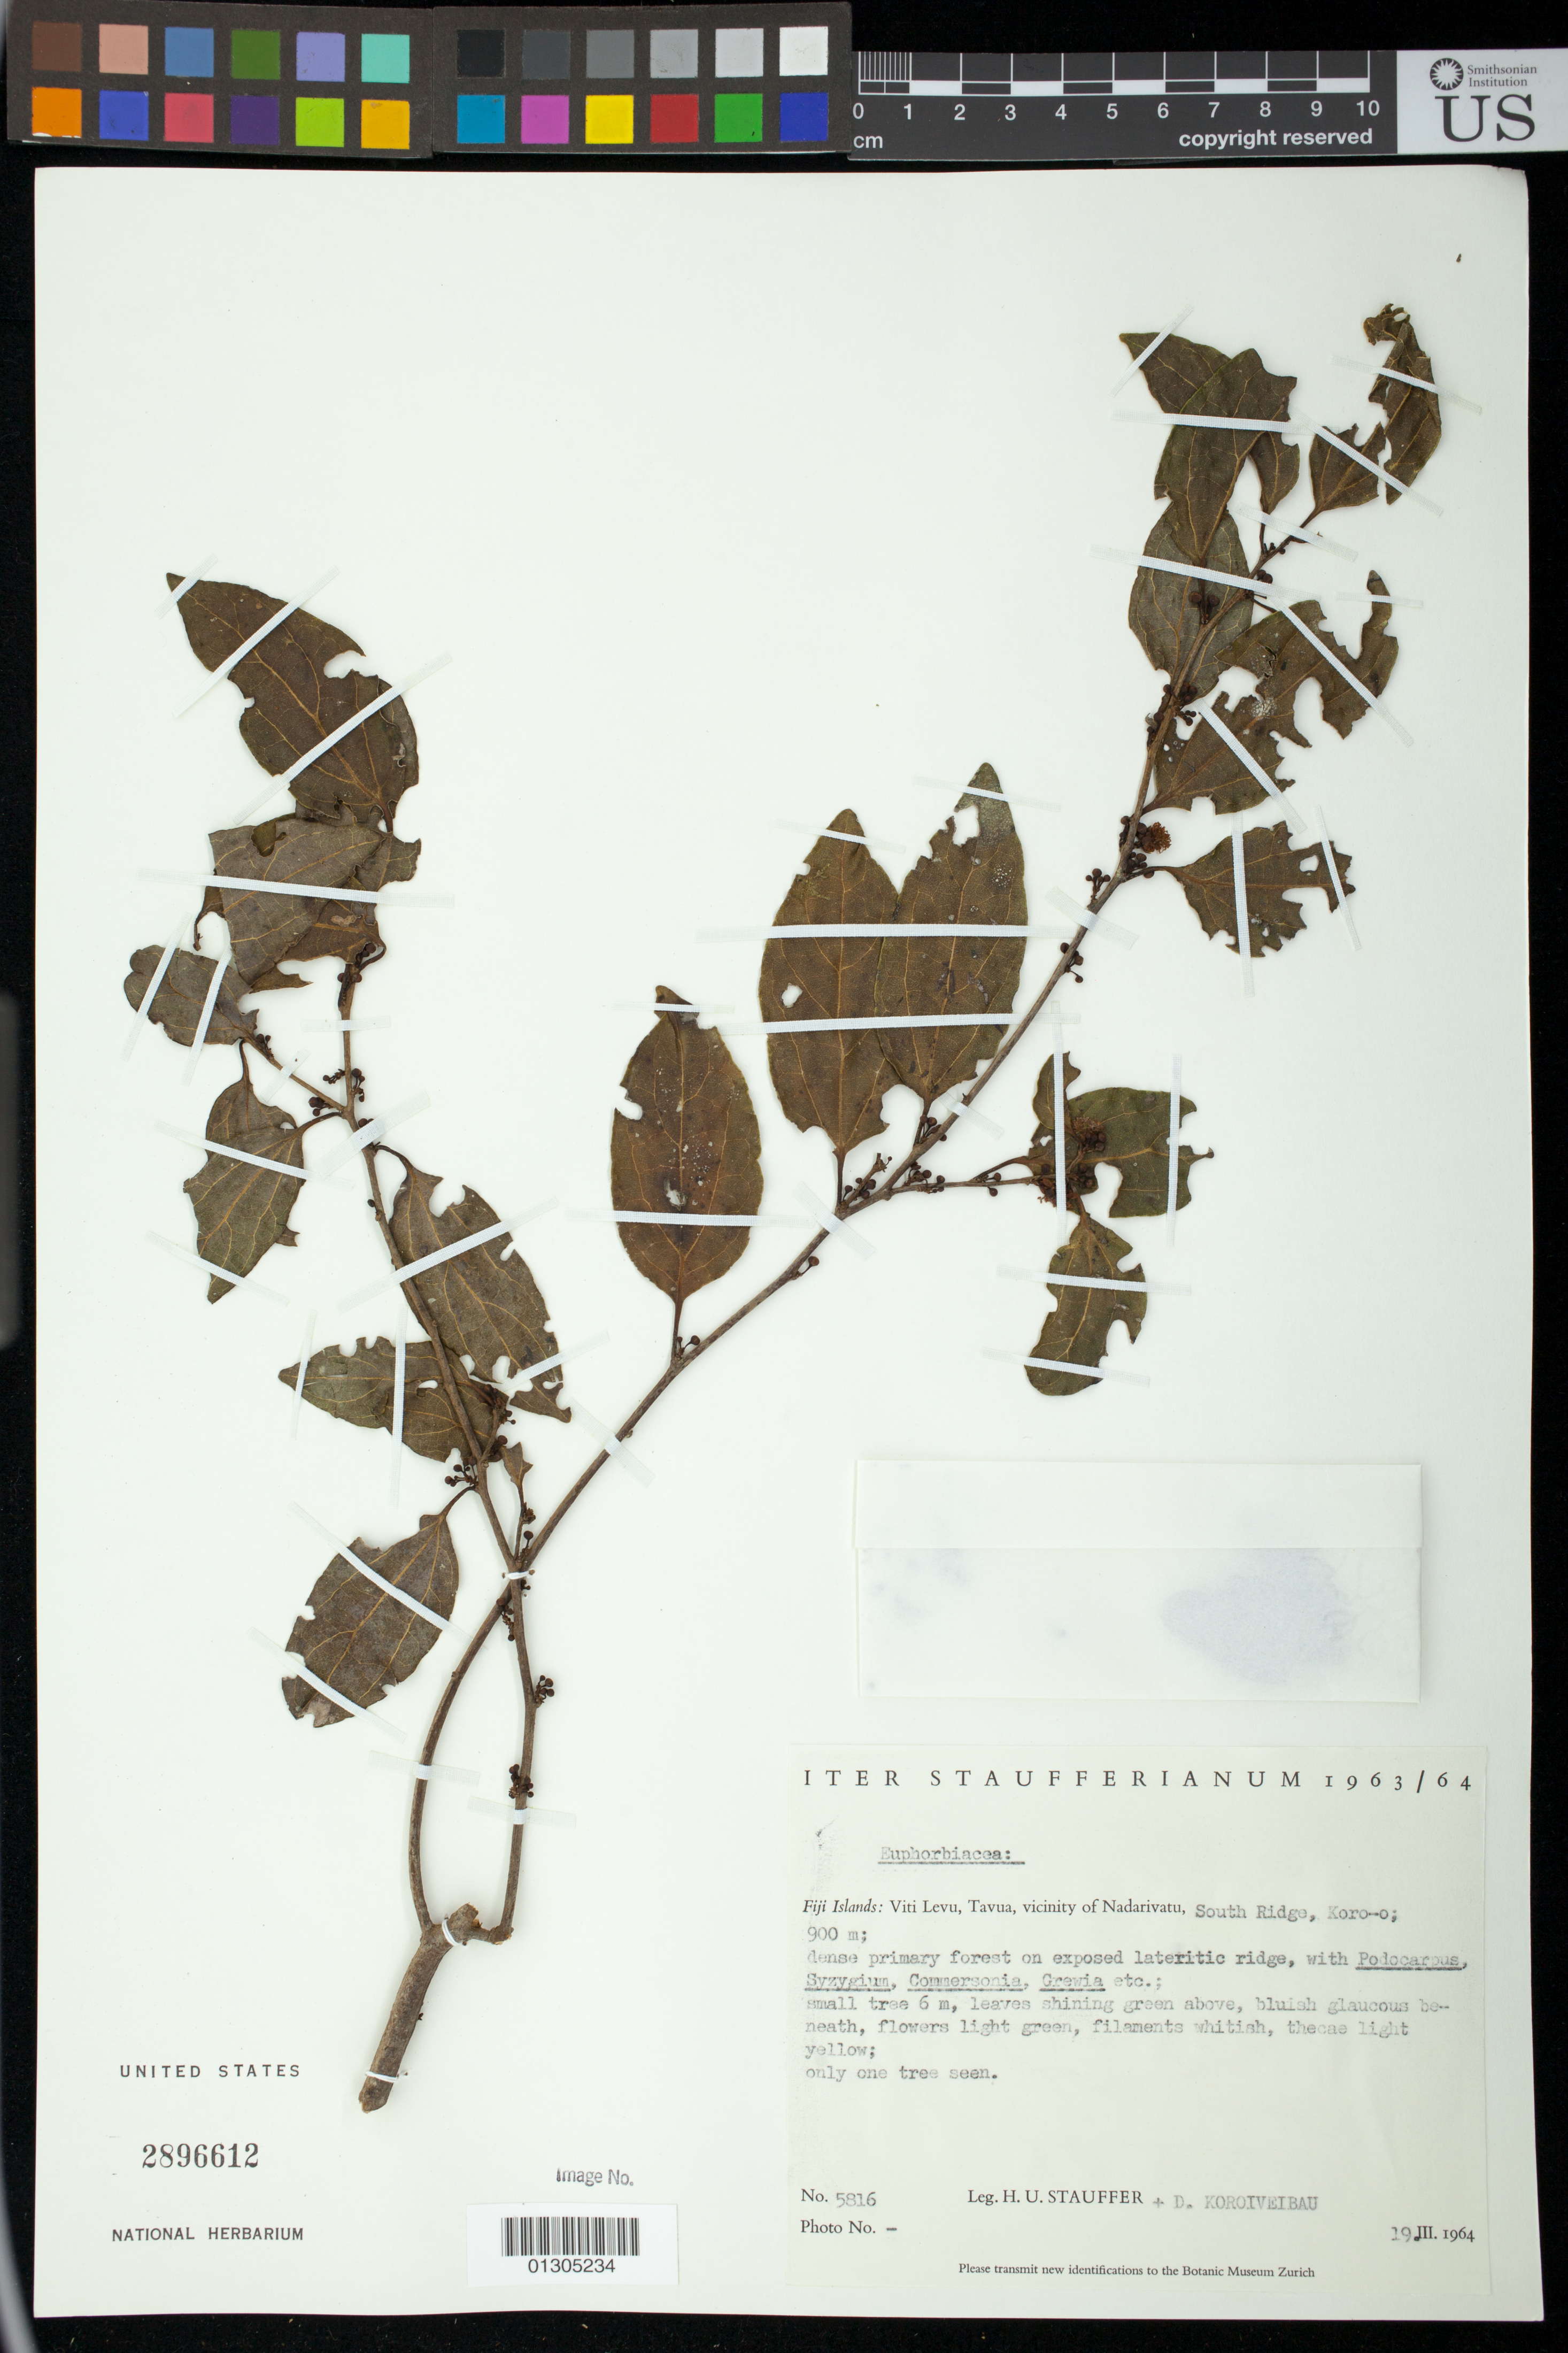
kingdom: Plantae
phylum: Tracheophyta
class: Magnoliopsida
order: Malpighiales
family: Euphorbiaceae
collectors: H. U. Stauffer & D. Koroiveibau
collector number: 5816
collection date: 1964-03-19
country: Fiji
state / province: Western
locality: Viti Levu, Tavua, vicinity of Nadarivatu, South Ridge, Koro-o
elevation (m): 900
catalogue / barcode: US 2896612